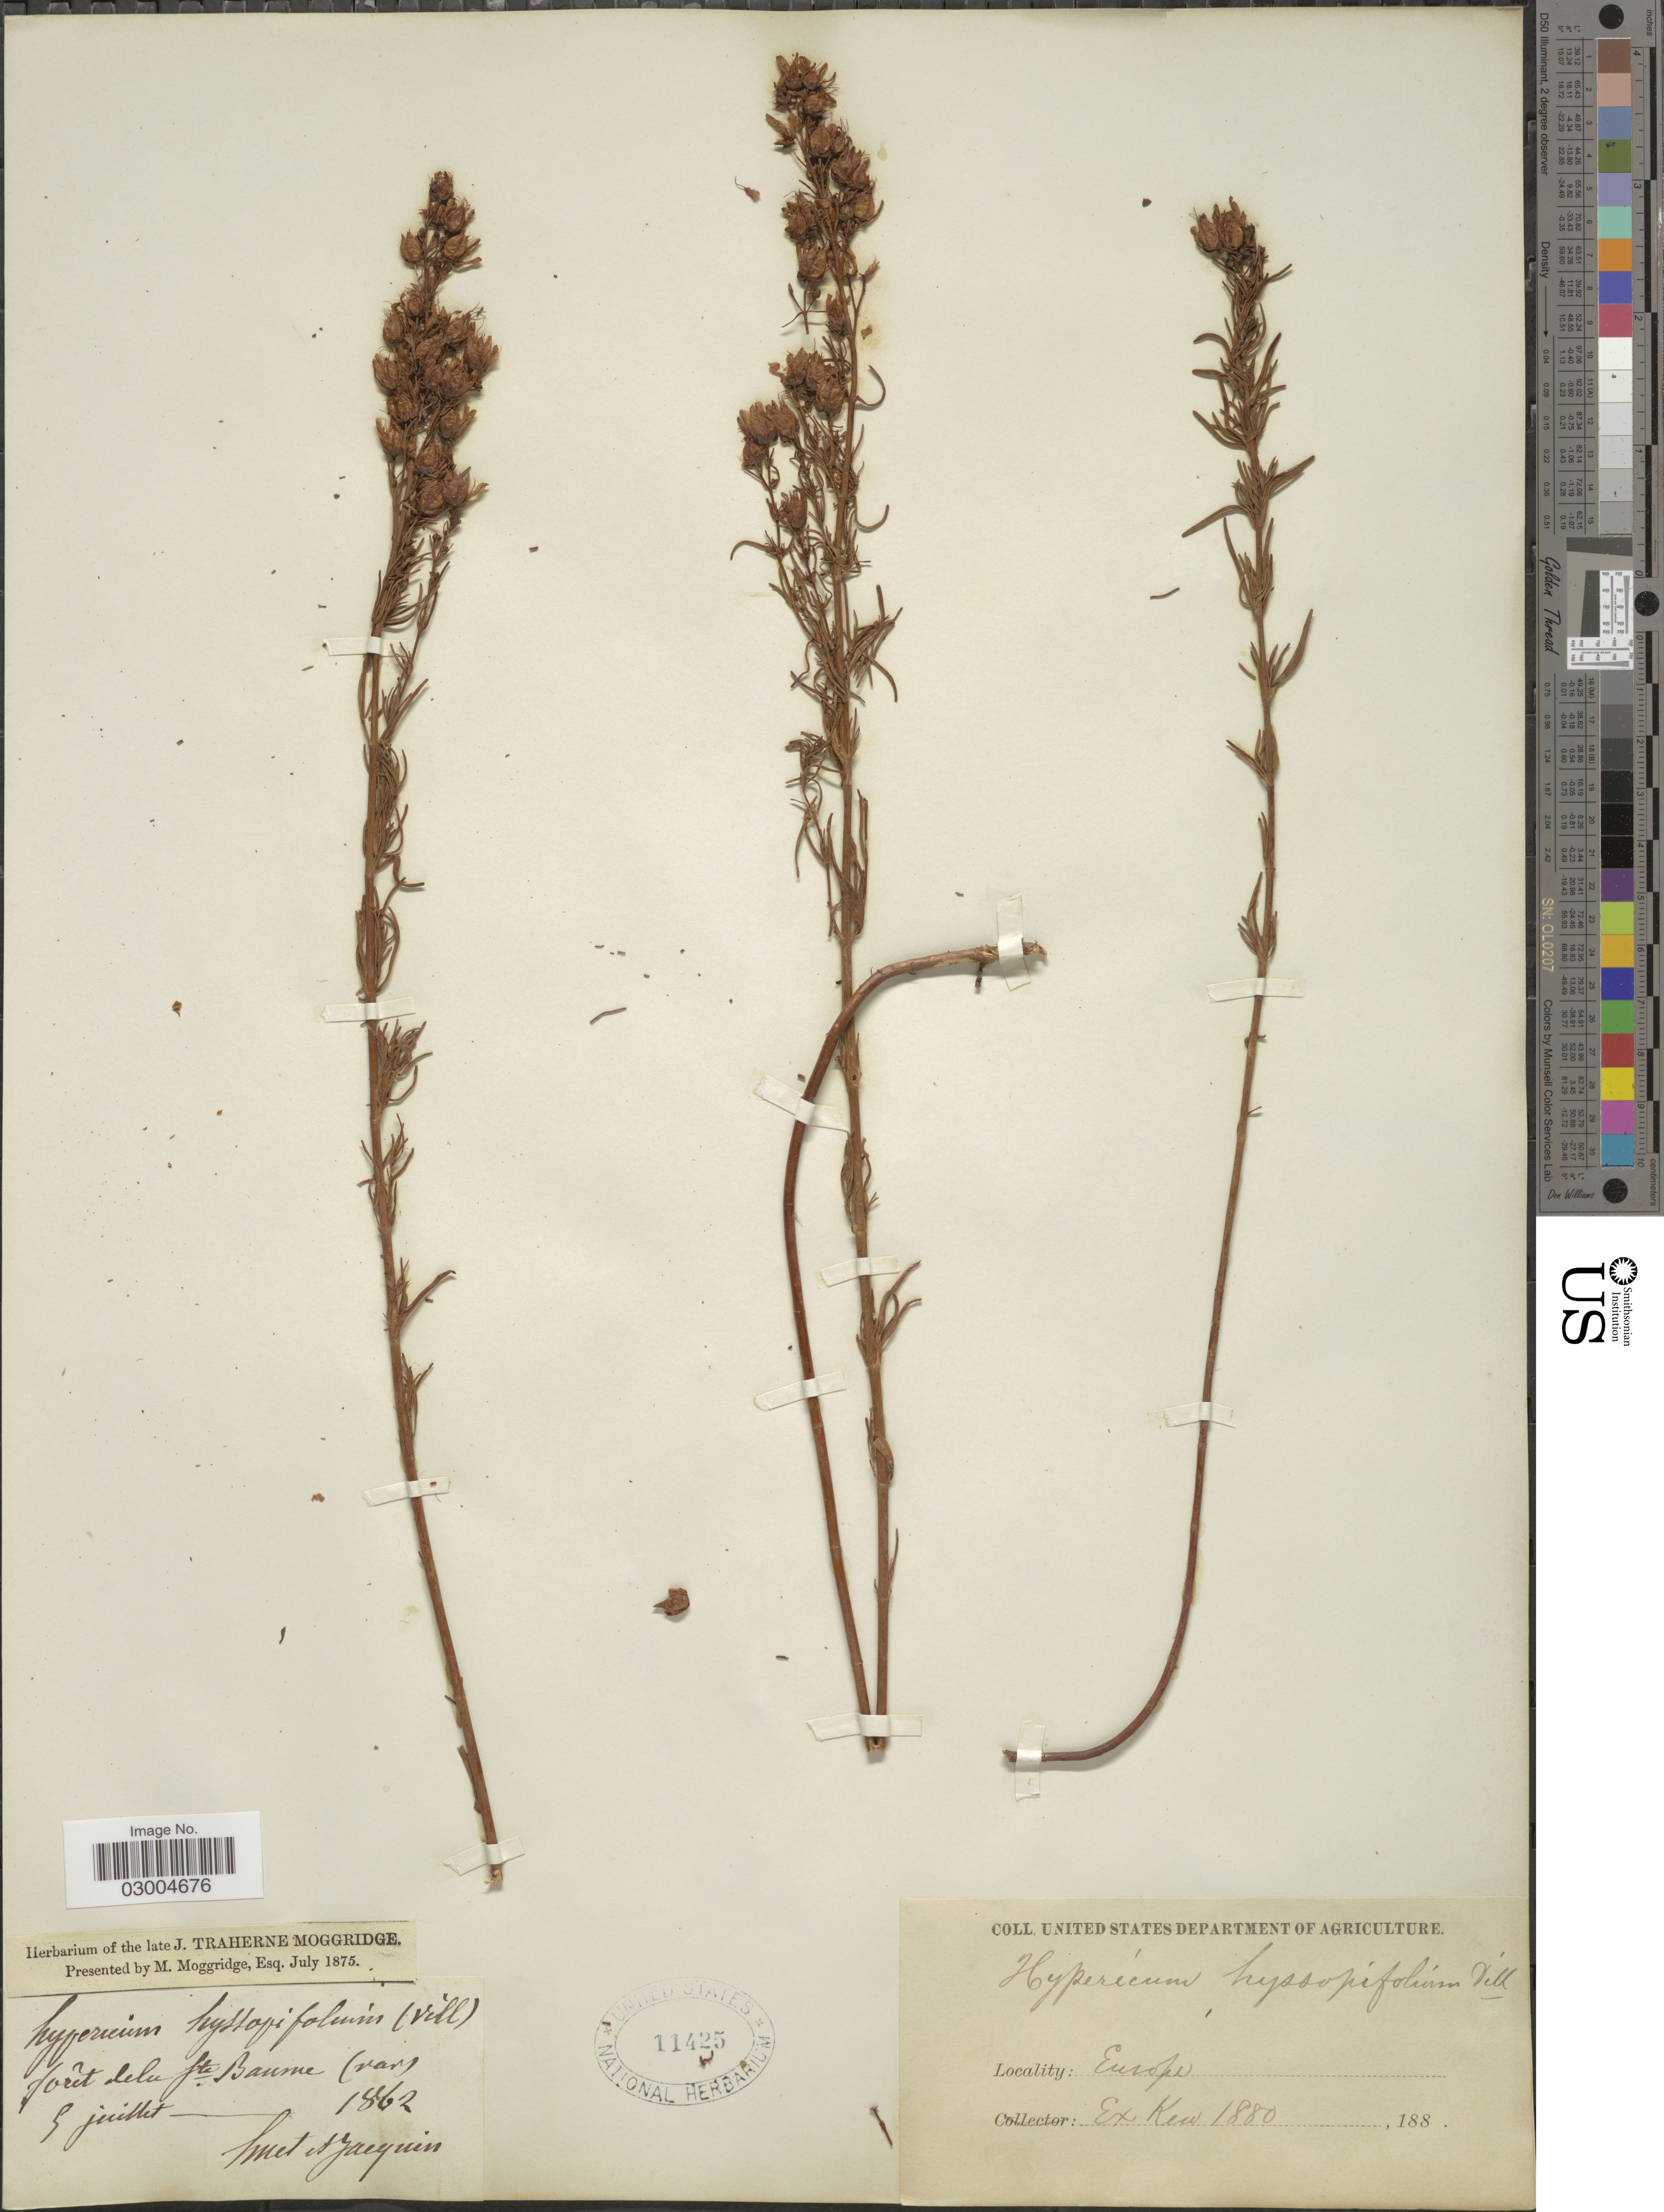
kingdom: Plantae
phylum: Tracheophyta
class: Magnoliopsida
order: Malpighiales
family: Hypericaceae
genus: Hypericum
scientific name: Hypericum hyssopifolium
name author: Chaix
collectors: -. Huet & Jacquin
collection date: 1862-07-05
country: France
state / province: Provence-Alpes-Côte d'Azur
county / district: Var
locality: Europe. Forêt de la Ste Baume (var).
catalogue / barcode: US 11425